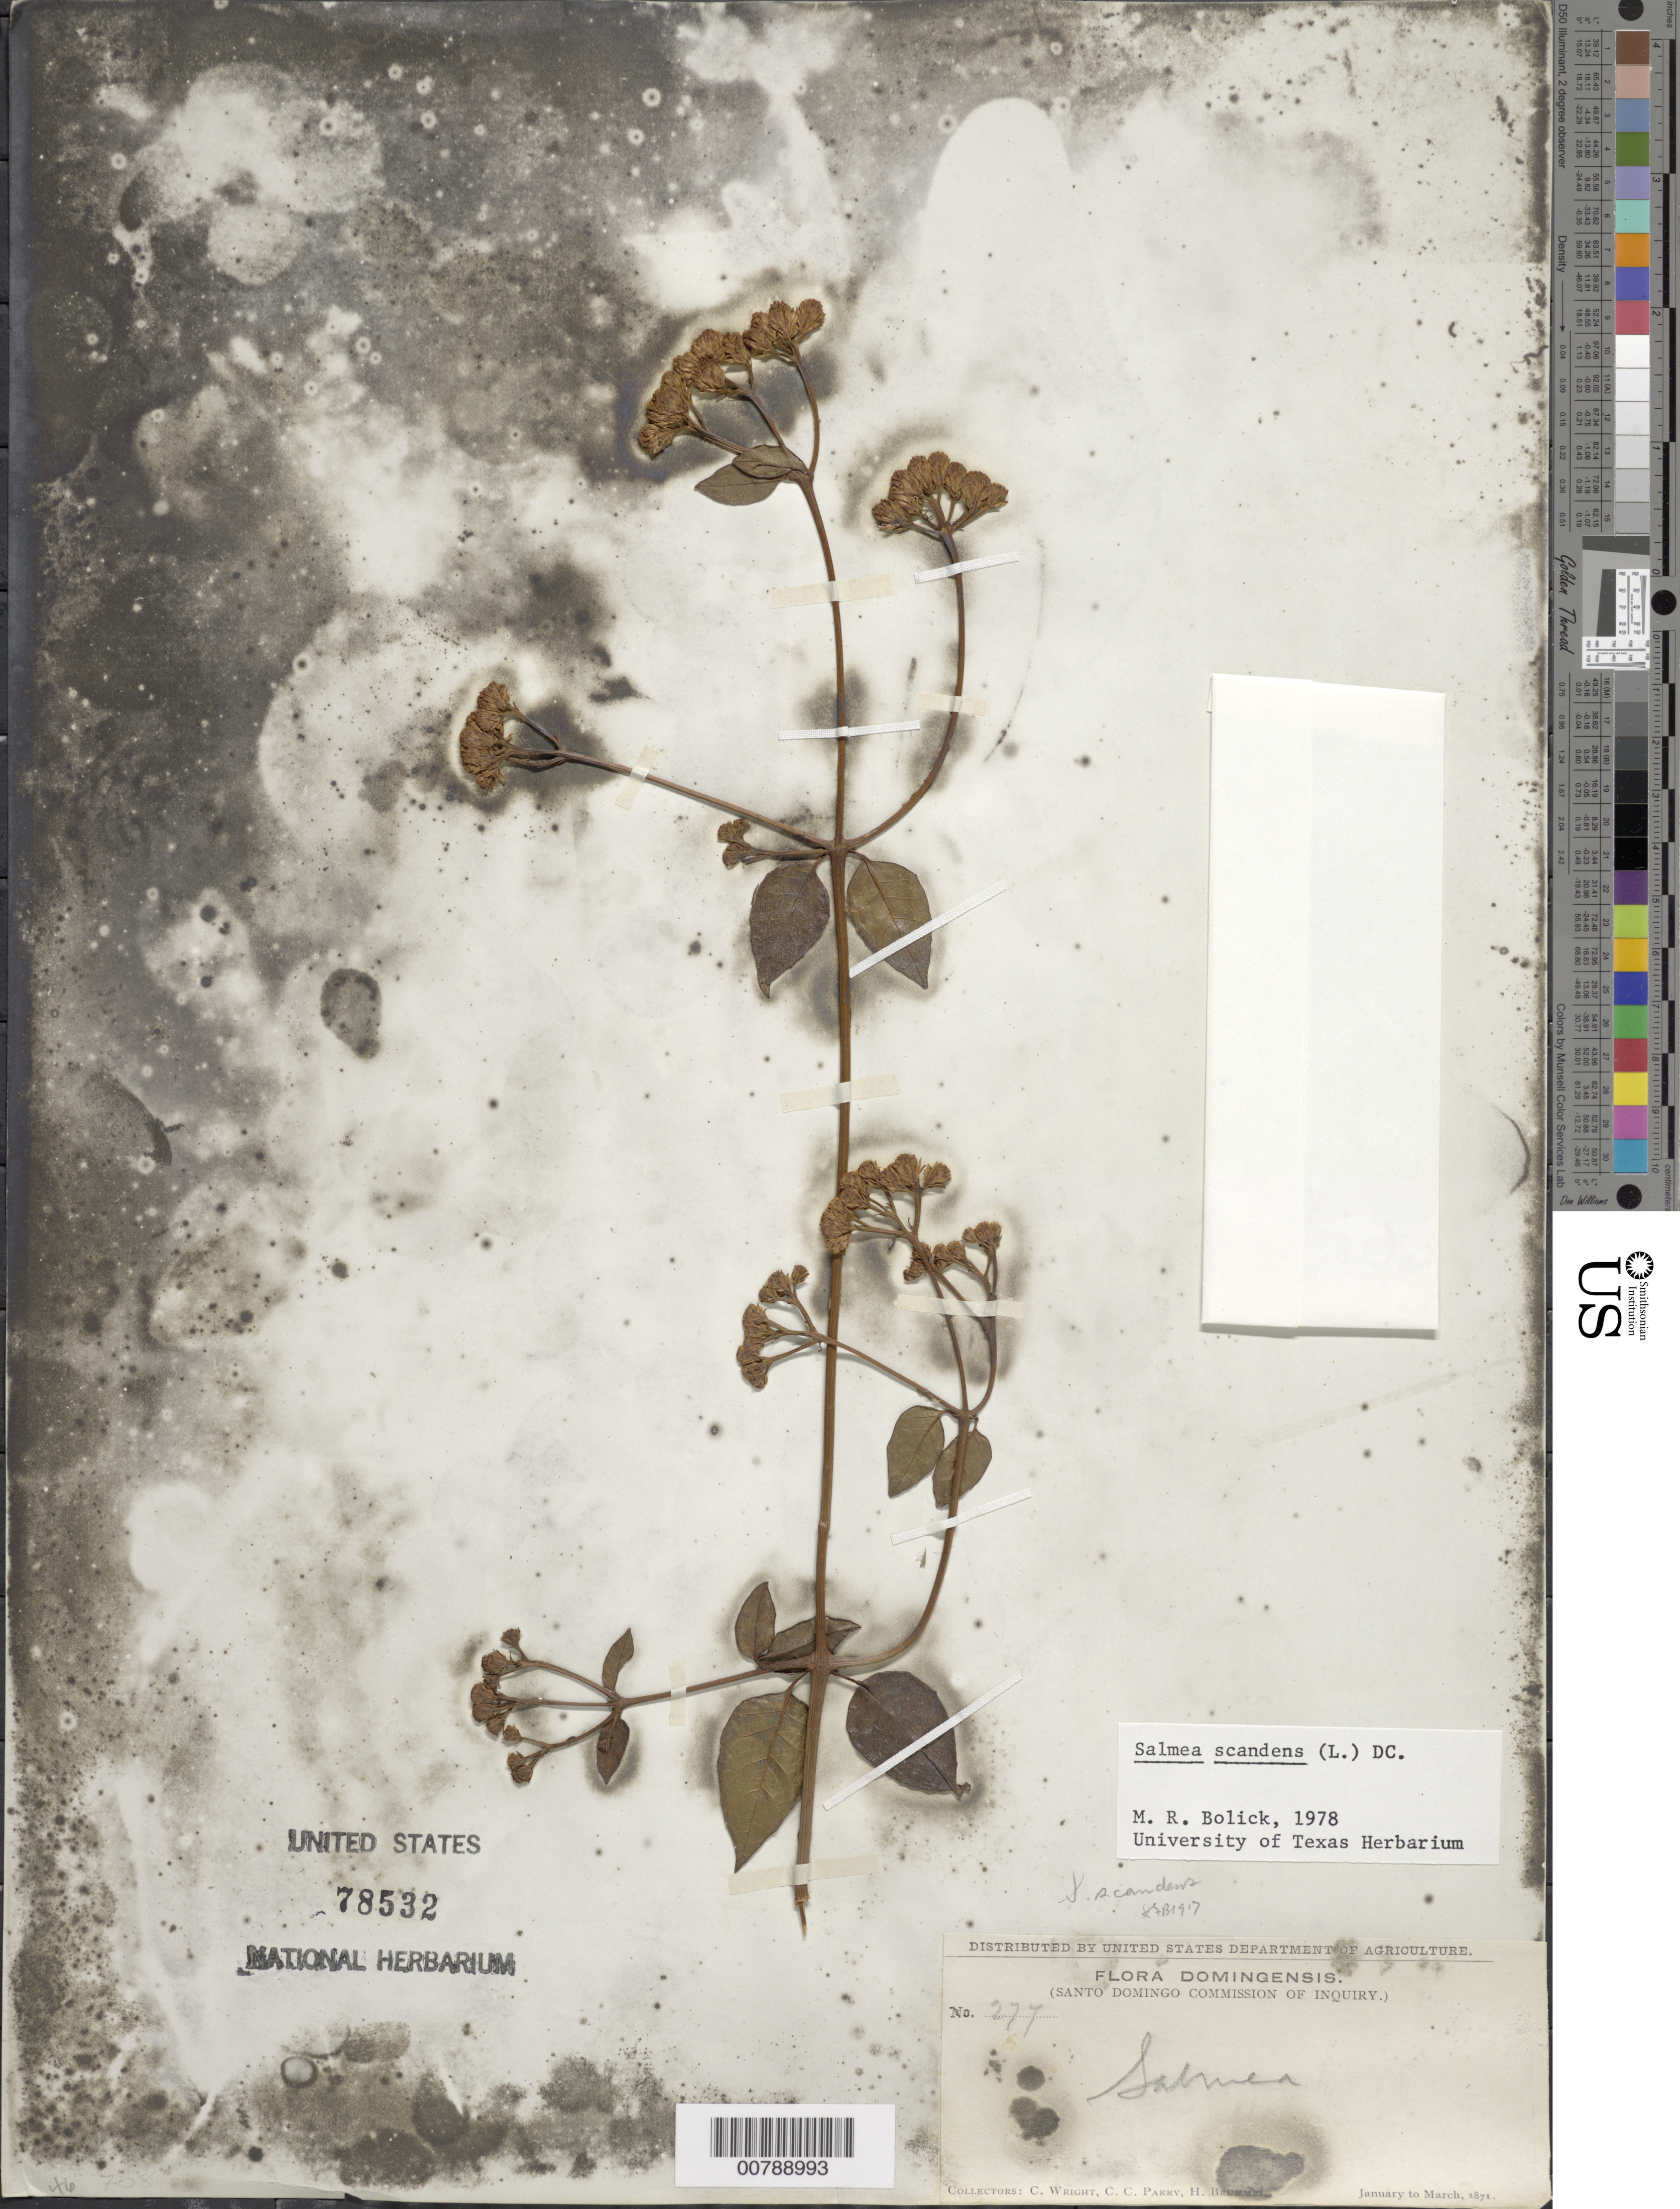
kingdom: Plantae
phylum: Tracheophyta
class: Magnoliopsida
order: Asterales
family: Asteraceae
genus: Salmea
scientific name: Salmea scandens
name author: (L.) DC.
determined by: Bolick, Margaret R., Curator (NEB), University of Nebraska State Museum (UNITED STATES)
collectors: C. Wright, C. C. Parry & H. Brummit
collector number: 277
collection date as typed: Jan 1871 to -- Mar 1871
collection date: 1871-01/1871-03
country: Dominican Republic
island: Hispaniola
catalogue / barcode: US 78532